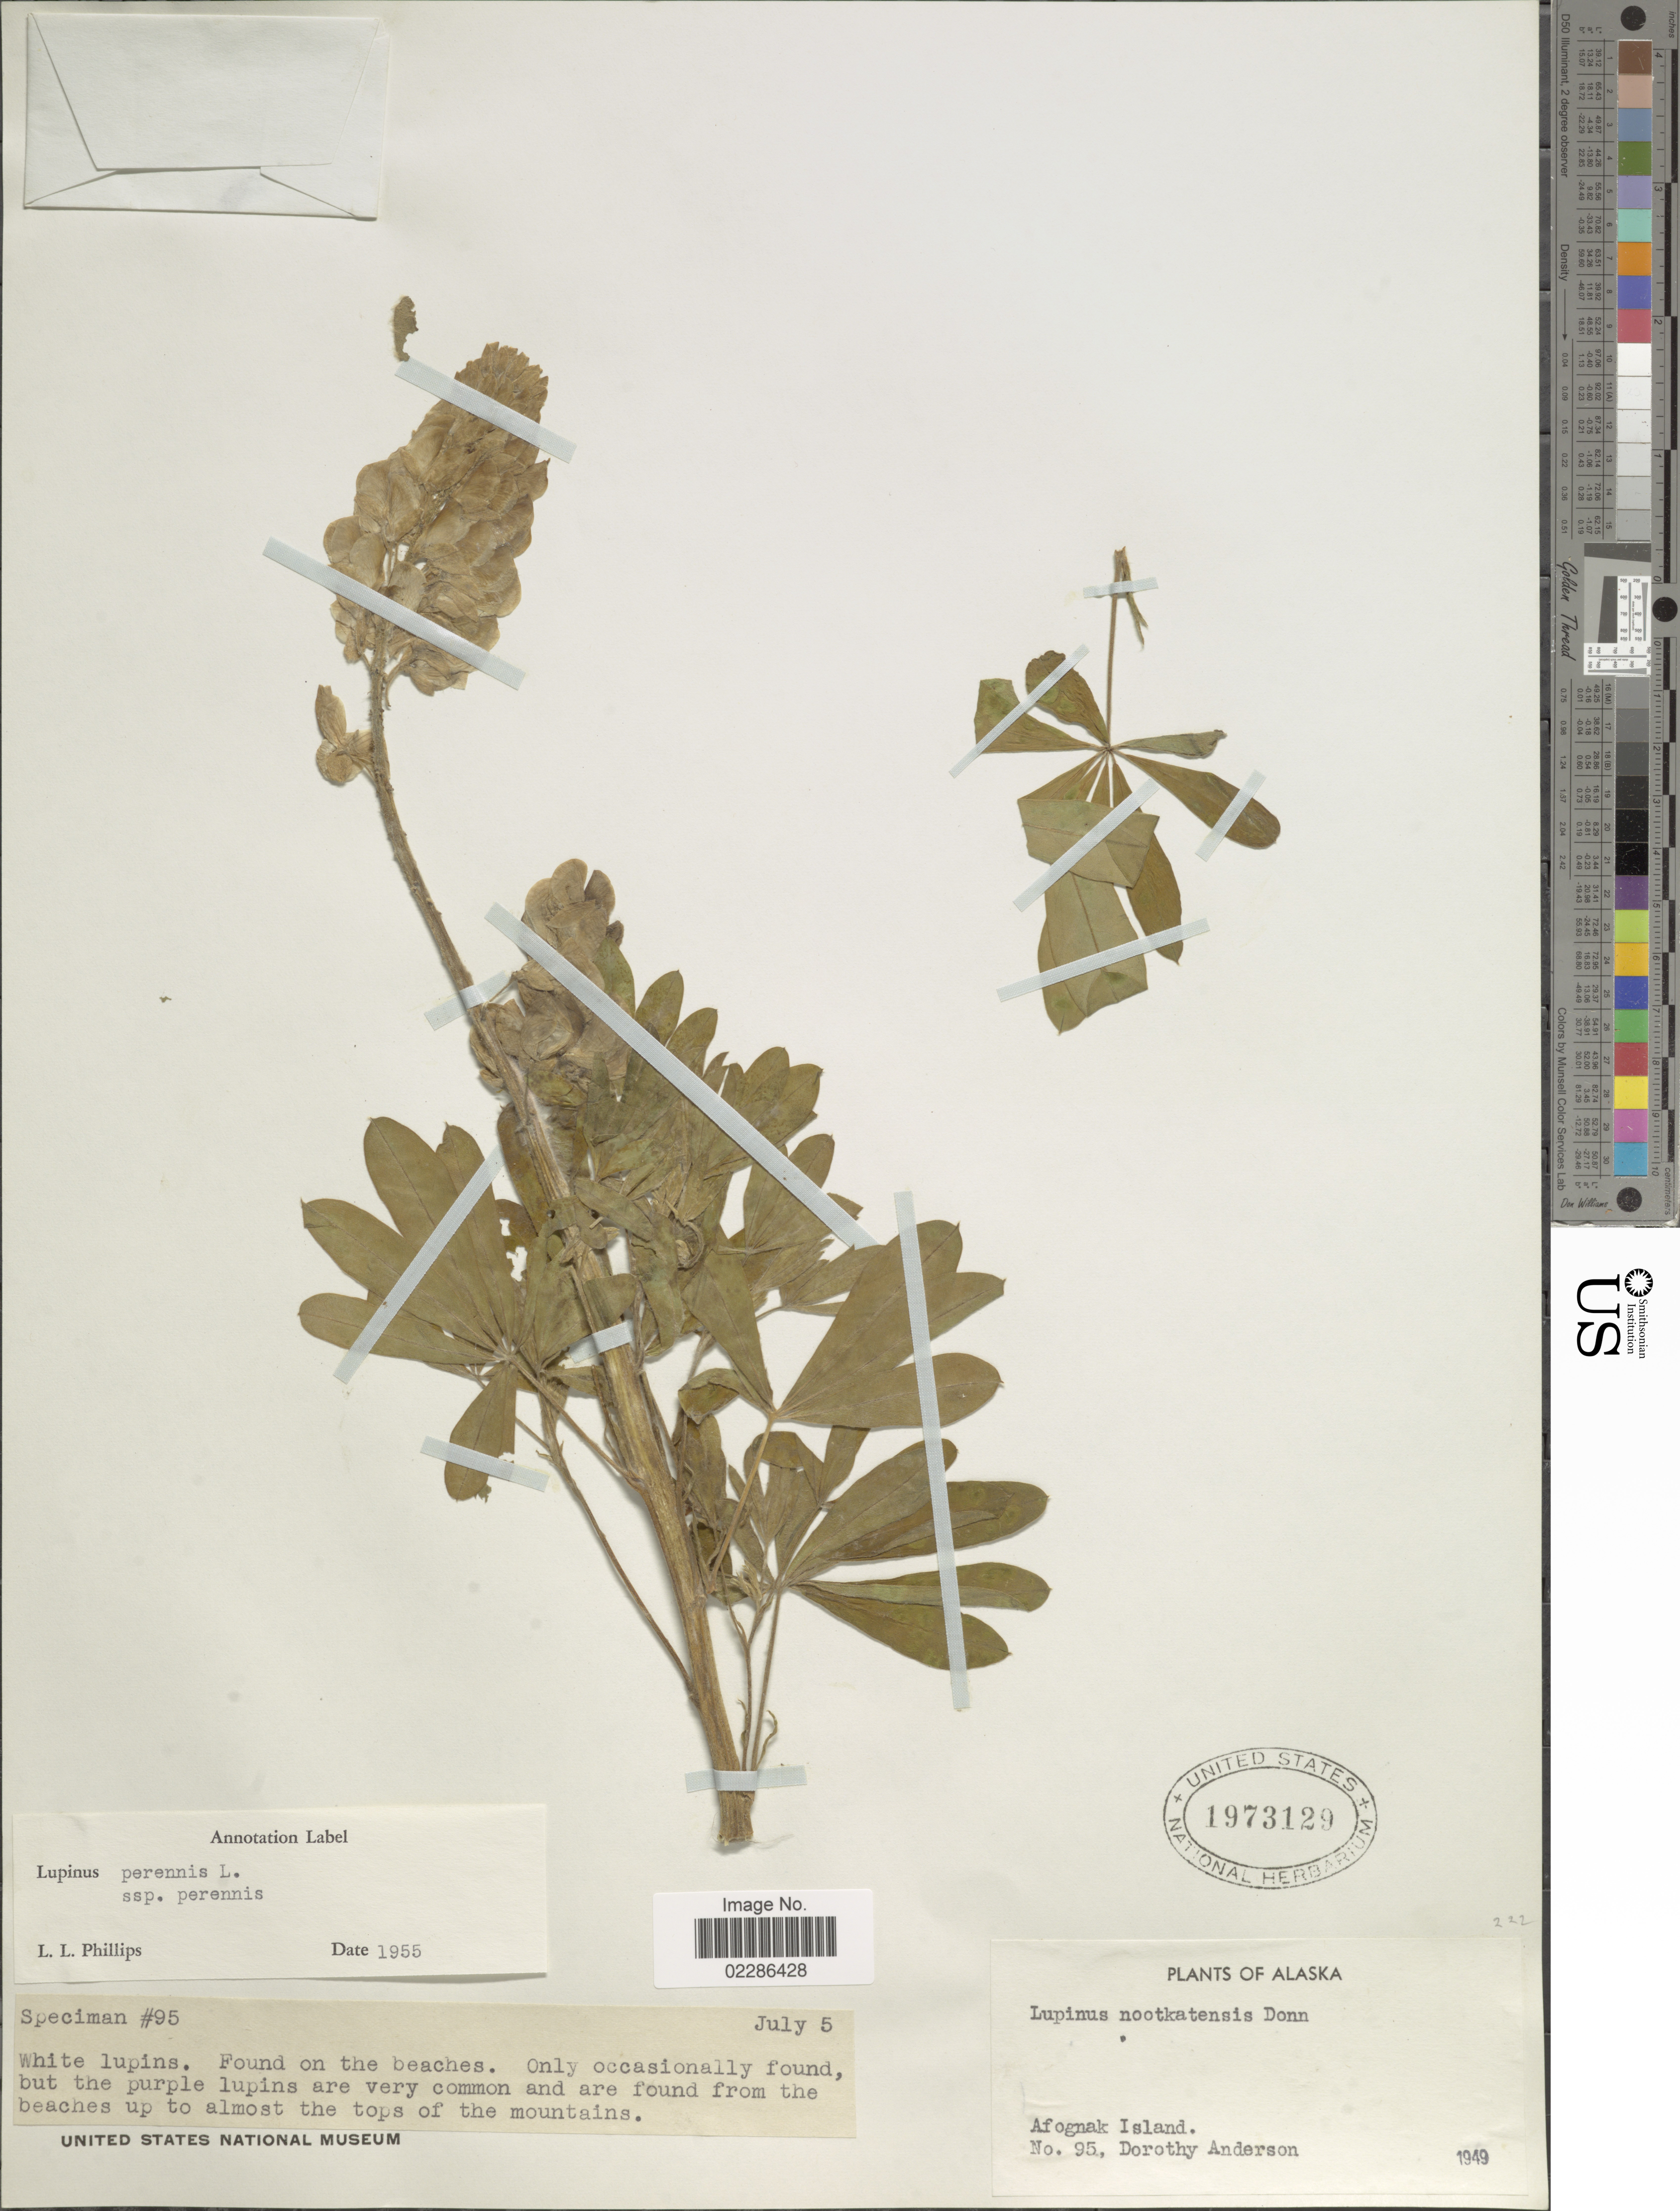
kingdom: Plantae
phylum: Tracheophyta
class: Magnoliopsida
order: Fabales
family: Fabaceae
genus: Lupinus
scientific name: Lupinus nootkatensis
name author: Donn ex Sims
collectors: D. Anderson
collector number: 95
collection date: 1949-07-05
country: United States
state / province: Alaska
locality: Afognak Island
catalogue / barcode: US 1973129